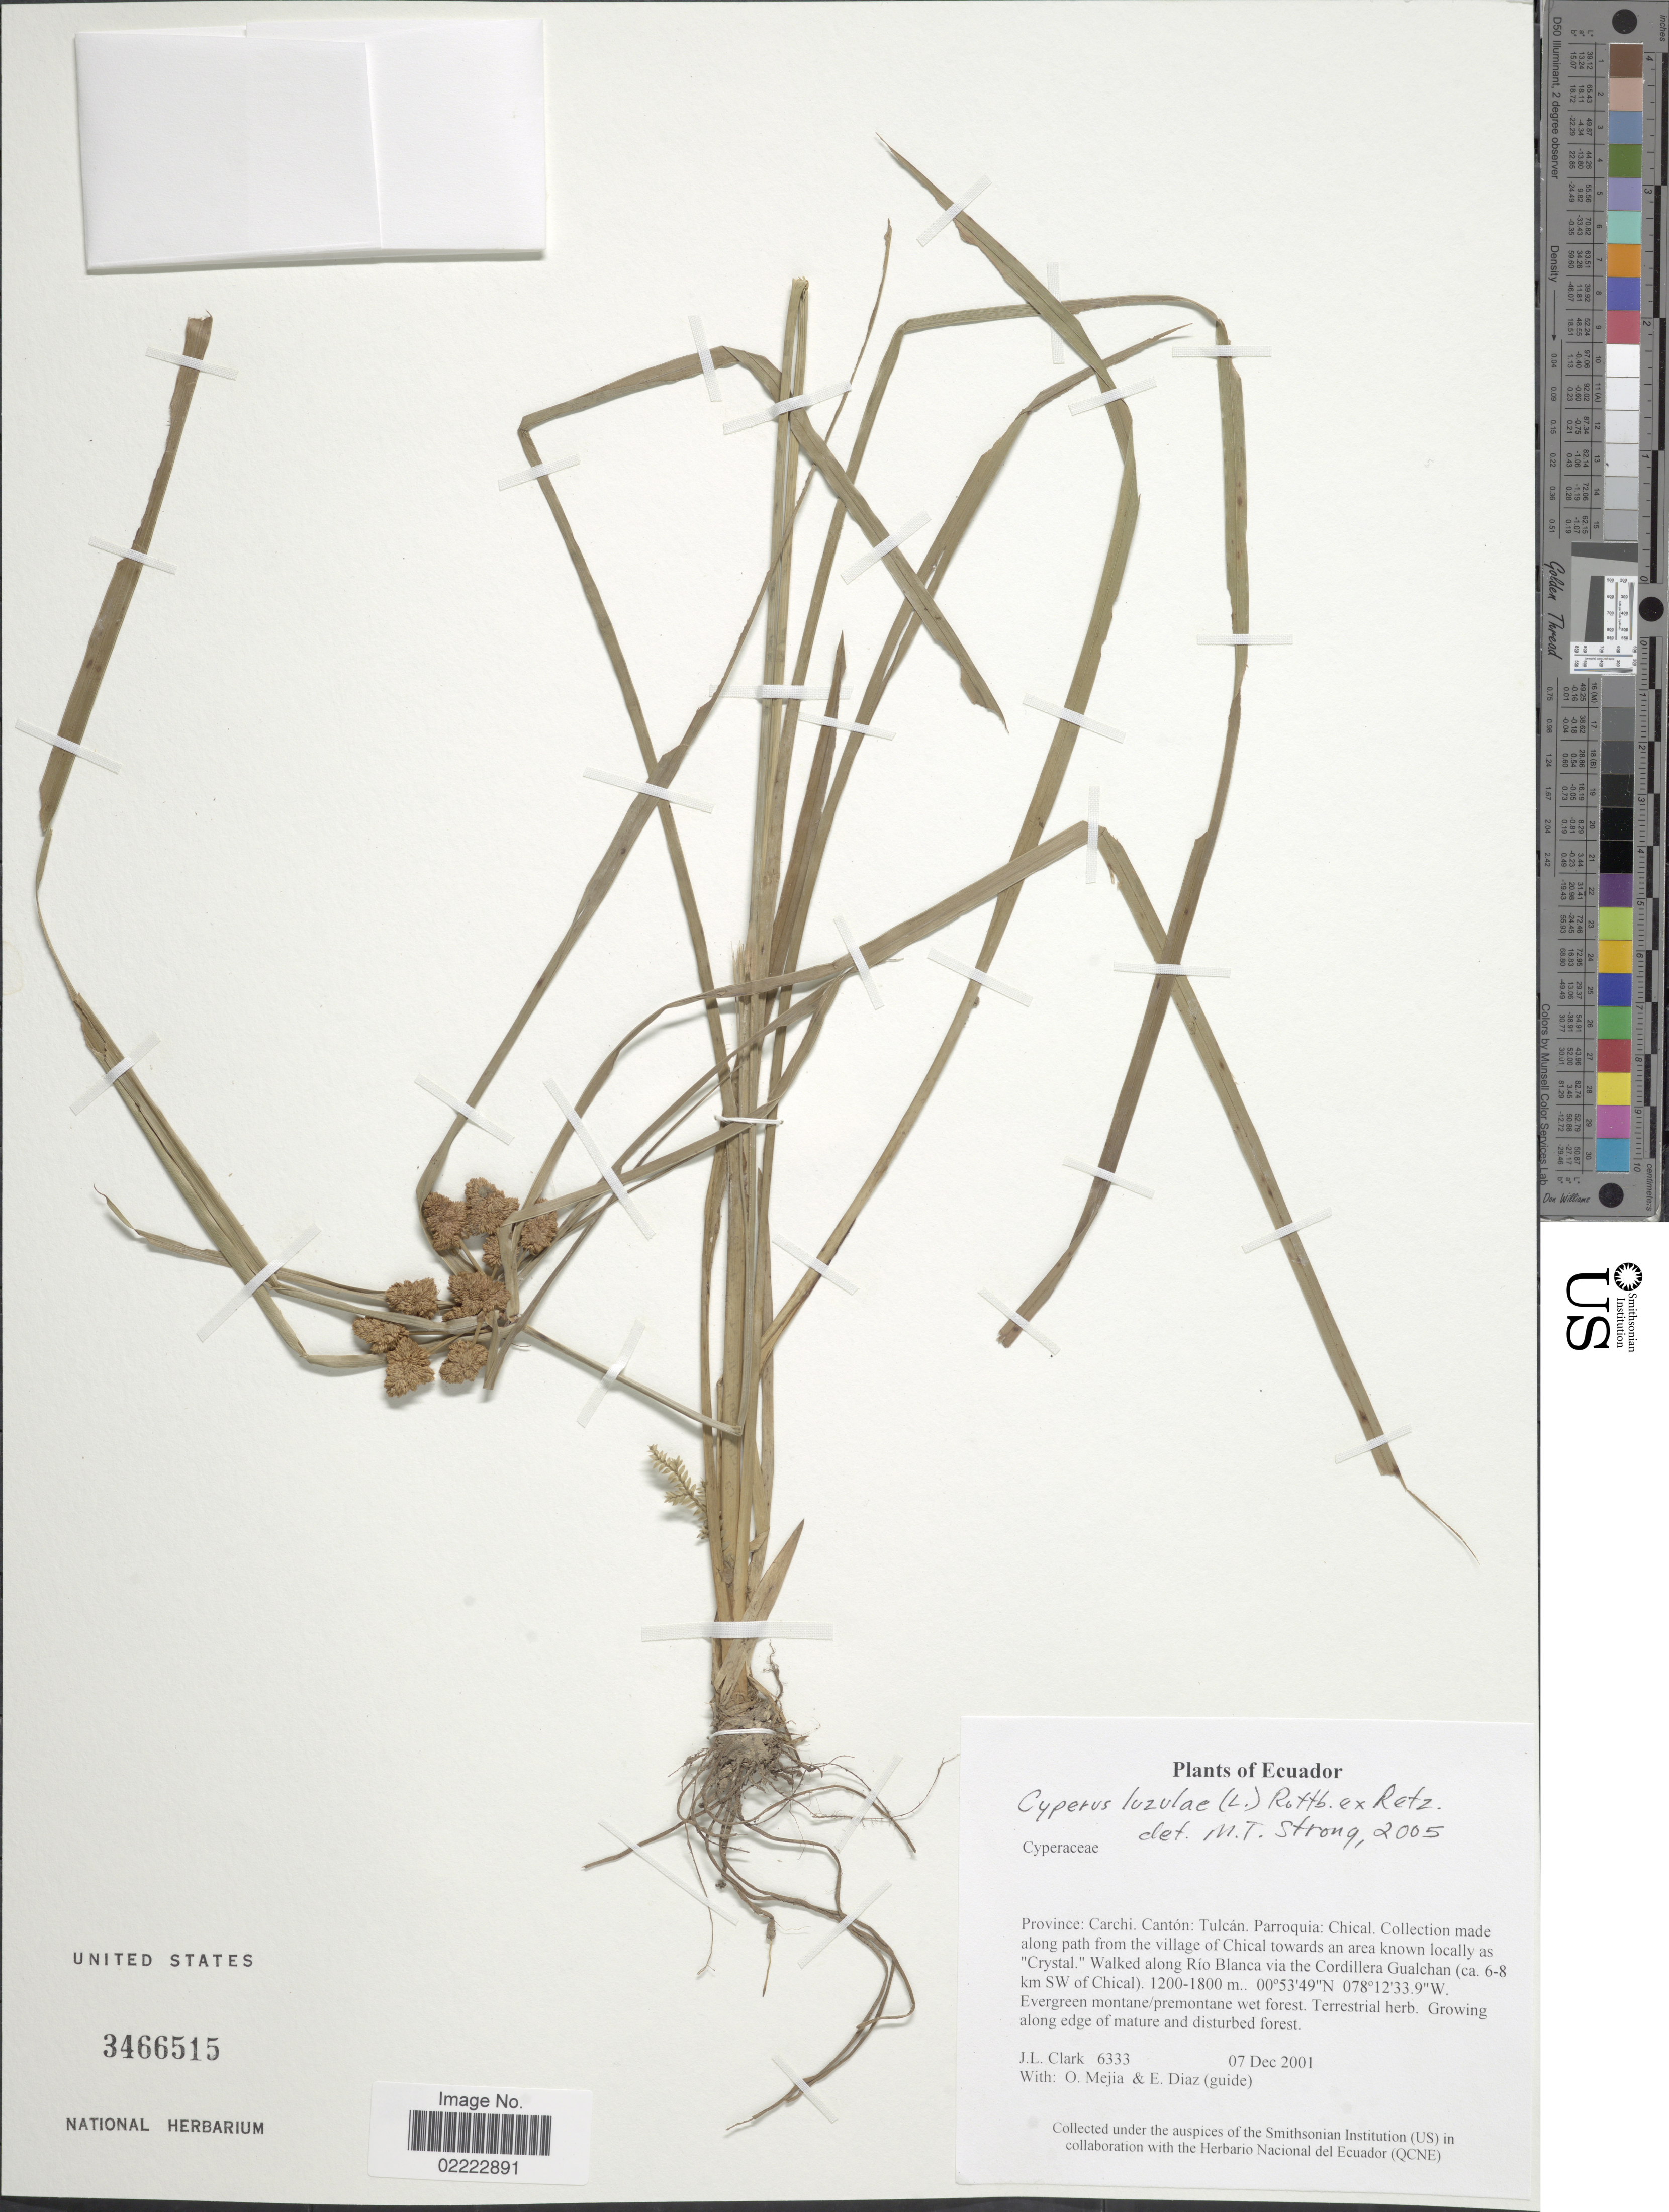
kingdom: Plantae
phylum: Tracheophyta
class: Liliopsida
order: Poales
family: Cyperaceae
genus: Cyperus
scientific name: Cyperus luzulae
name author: (L.) Rottb. ex Retz.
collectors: J. L. Clark, O. Mejia & E. Diaz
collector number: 6333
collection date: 2001-12-07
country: Ecuador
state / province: Carchi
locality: Province Carchi. Canton: Tulcan. Parroquia: Chical, along path from the village of Chical towards an area known locally as Crystal. Walked along Rio Blanca via the Cordillera Gualchan (ca. 6-8 km SW of Chical)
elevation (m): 1200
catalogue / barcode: US 3466515